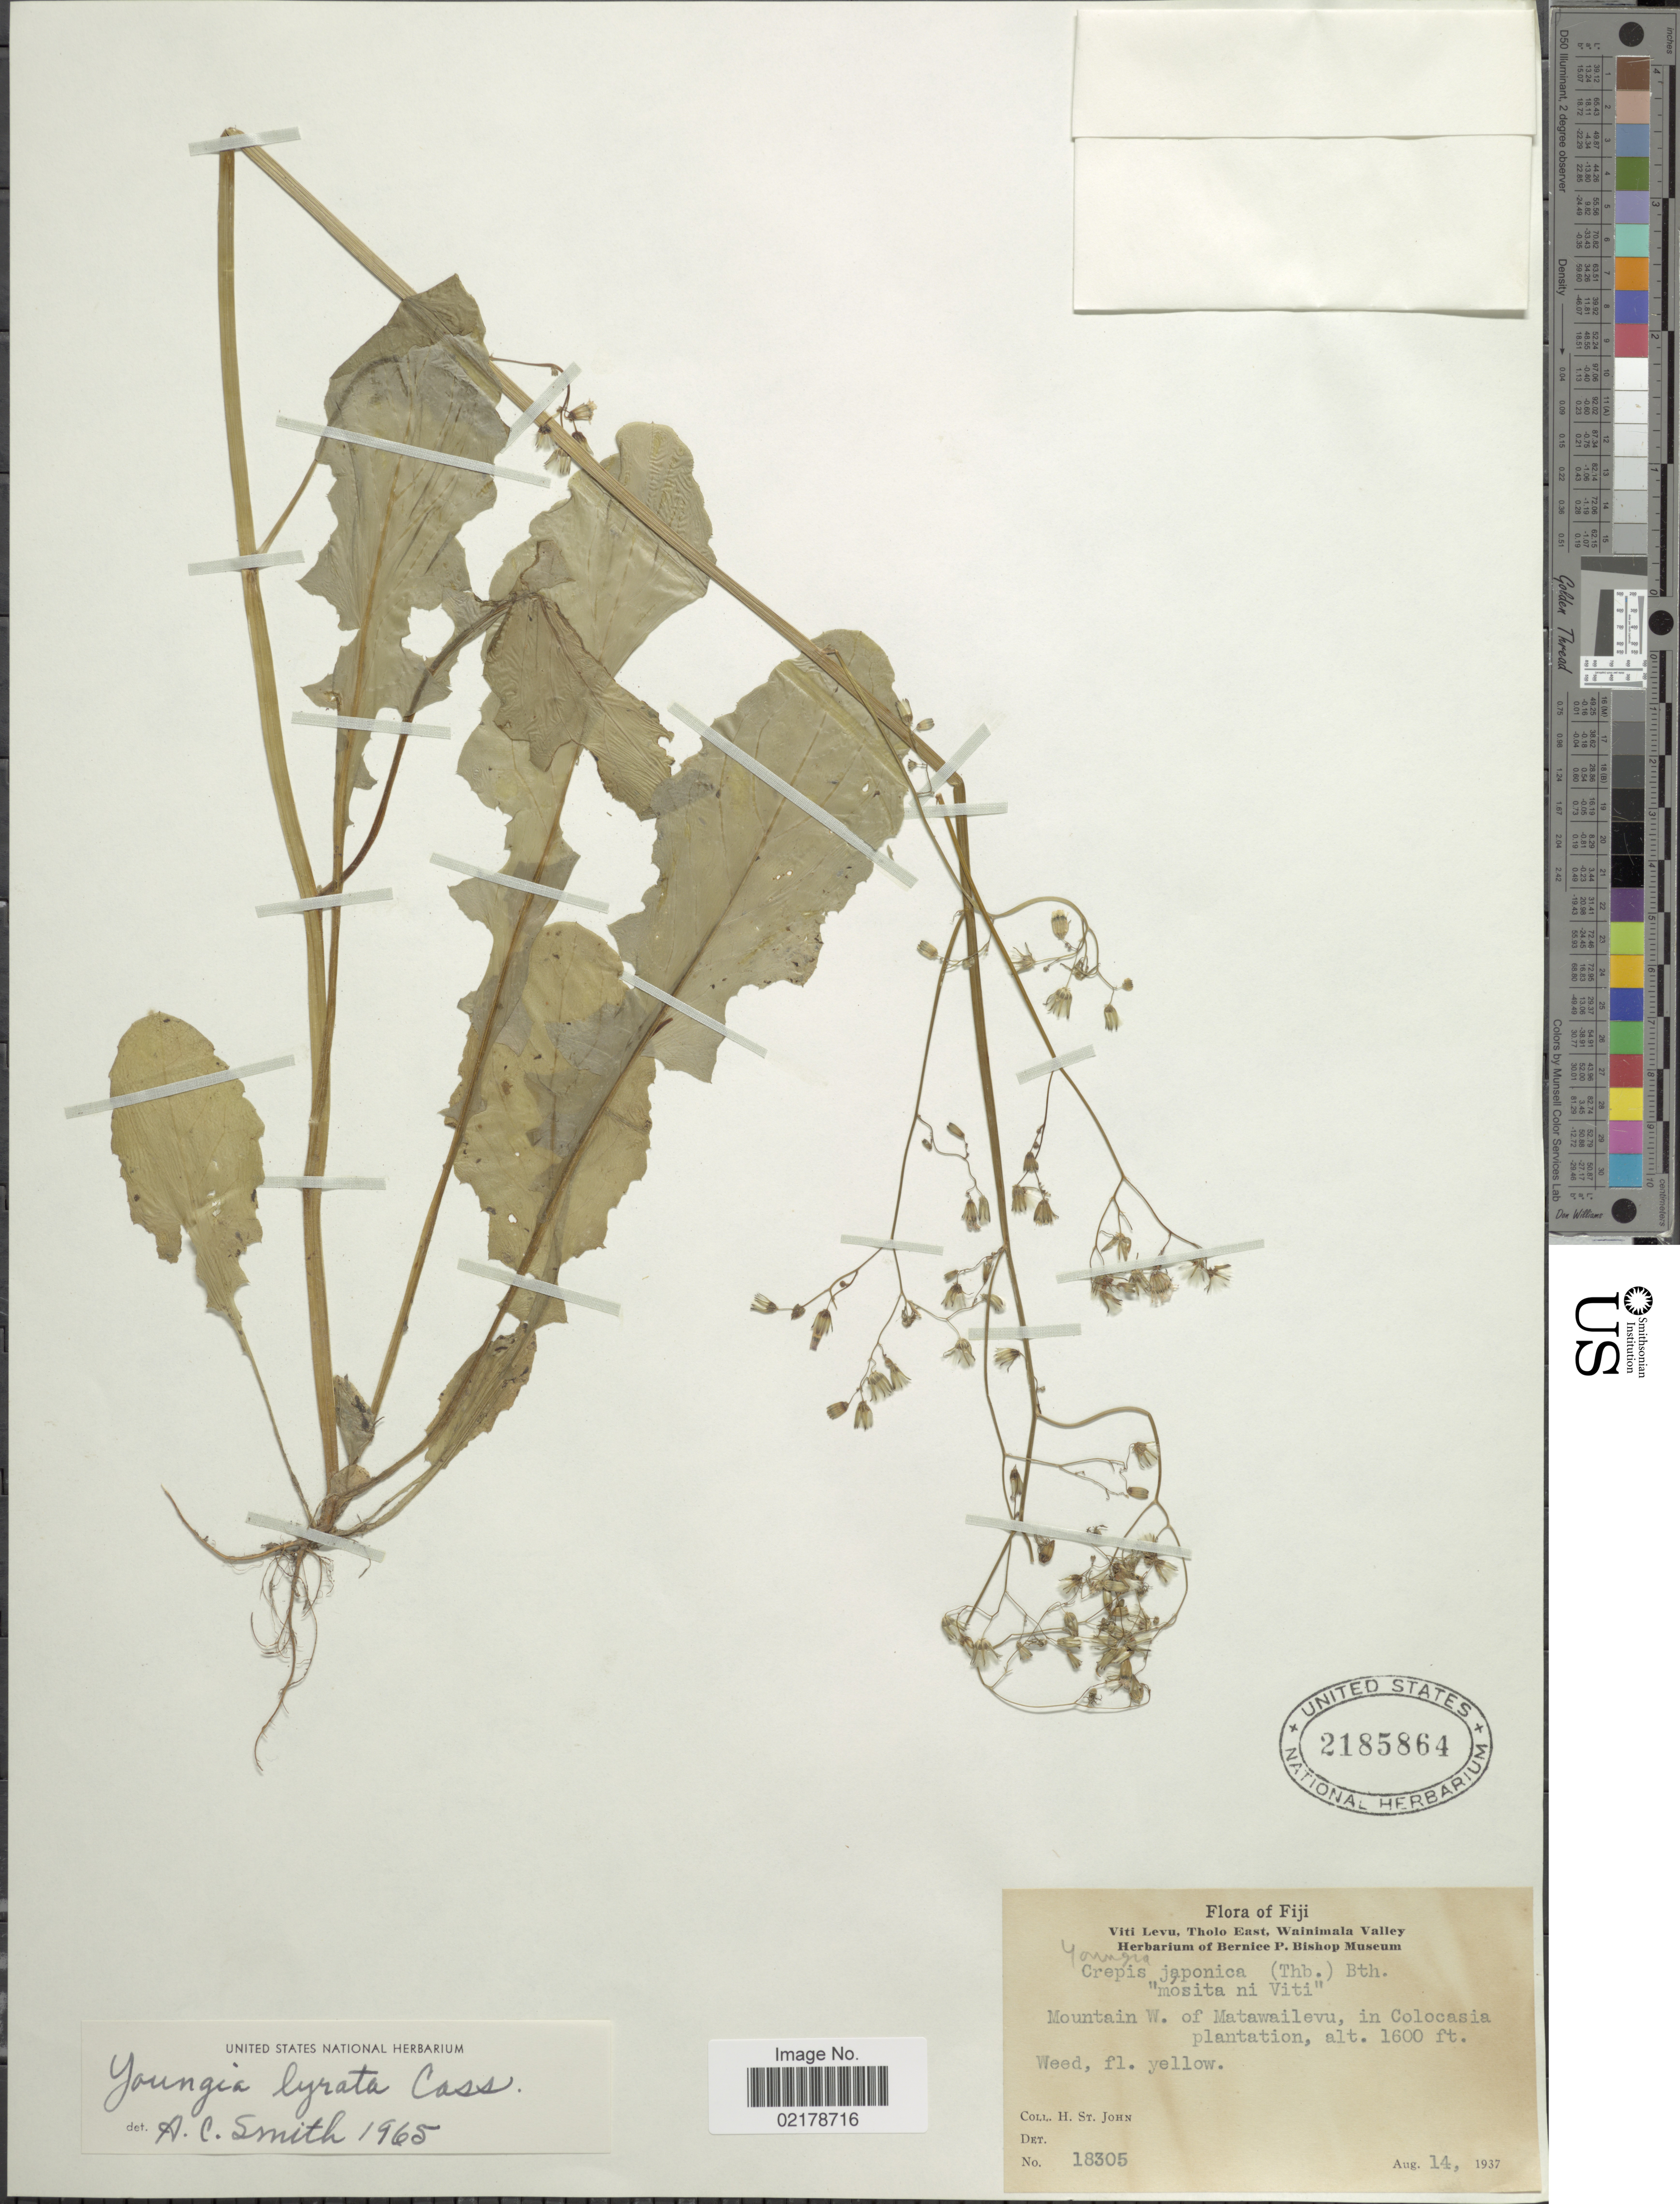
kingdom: Plantae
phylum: Tracheophyta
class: Magnoliopsida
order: Asterales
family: Asteraceae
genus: Youngia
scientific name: Youngia japonica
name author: (L.) DC.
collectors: H. St. John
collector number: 18305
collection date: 1937-08-14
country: Fiji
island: Viti Levu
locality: Viti Levu, Tholo East, Wainimala Valley. Mountain W. of Matawailevu, in Colocasia plantation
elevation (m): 488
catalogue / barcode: US 2185864